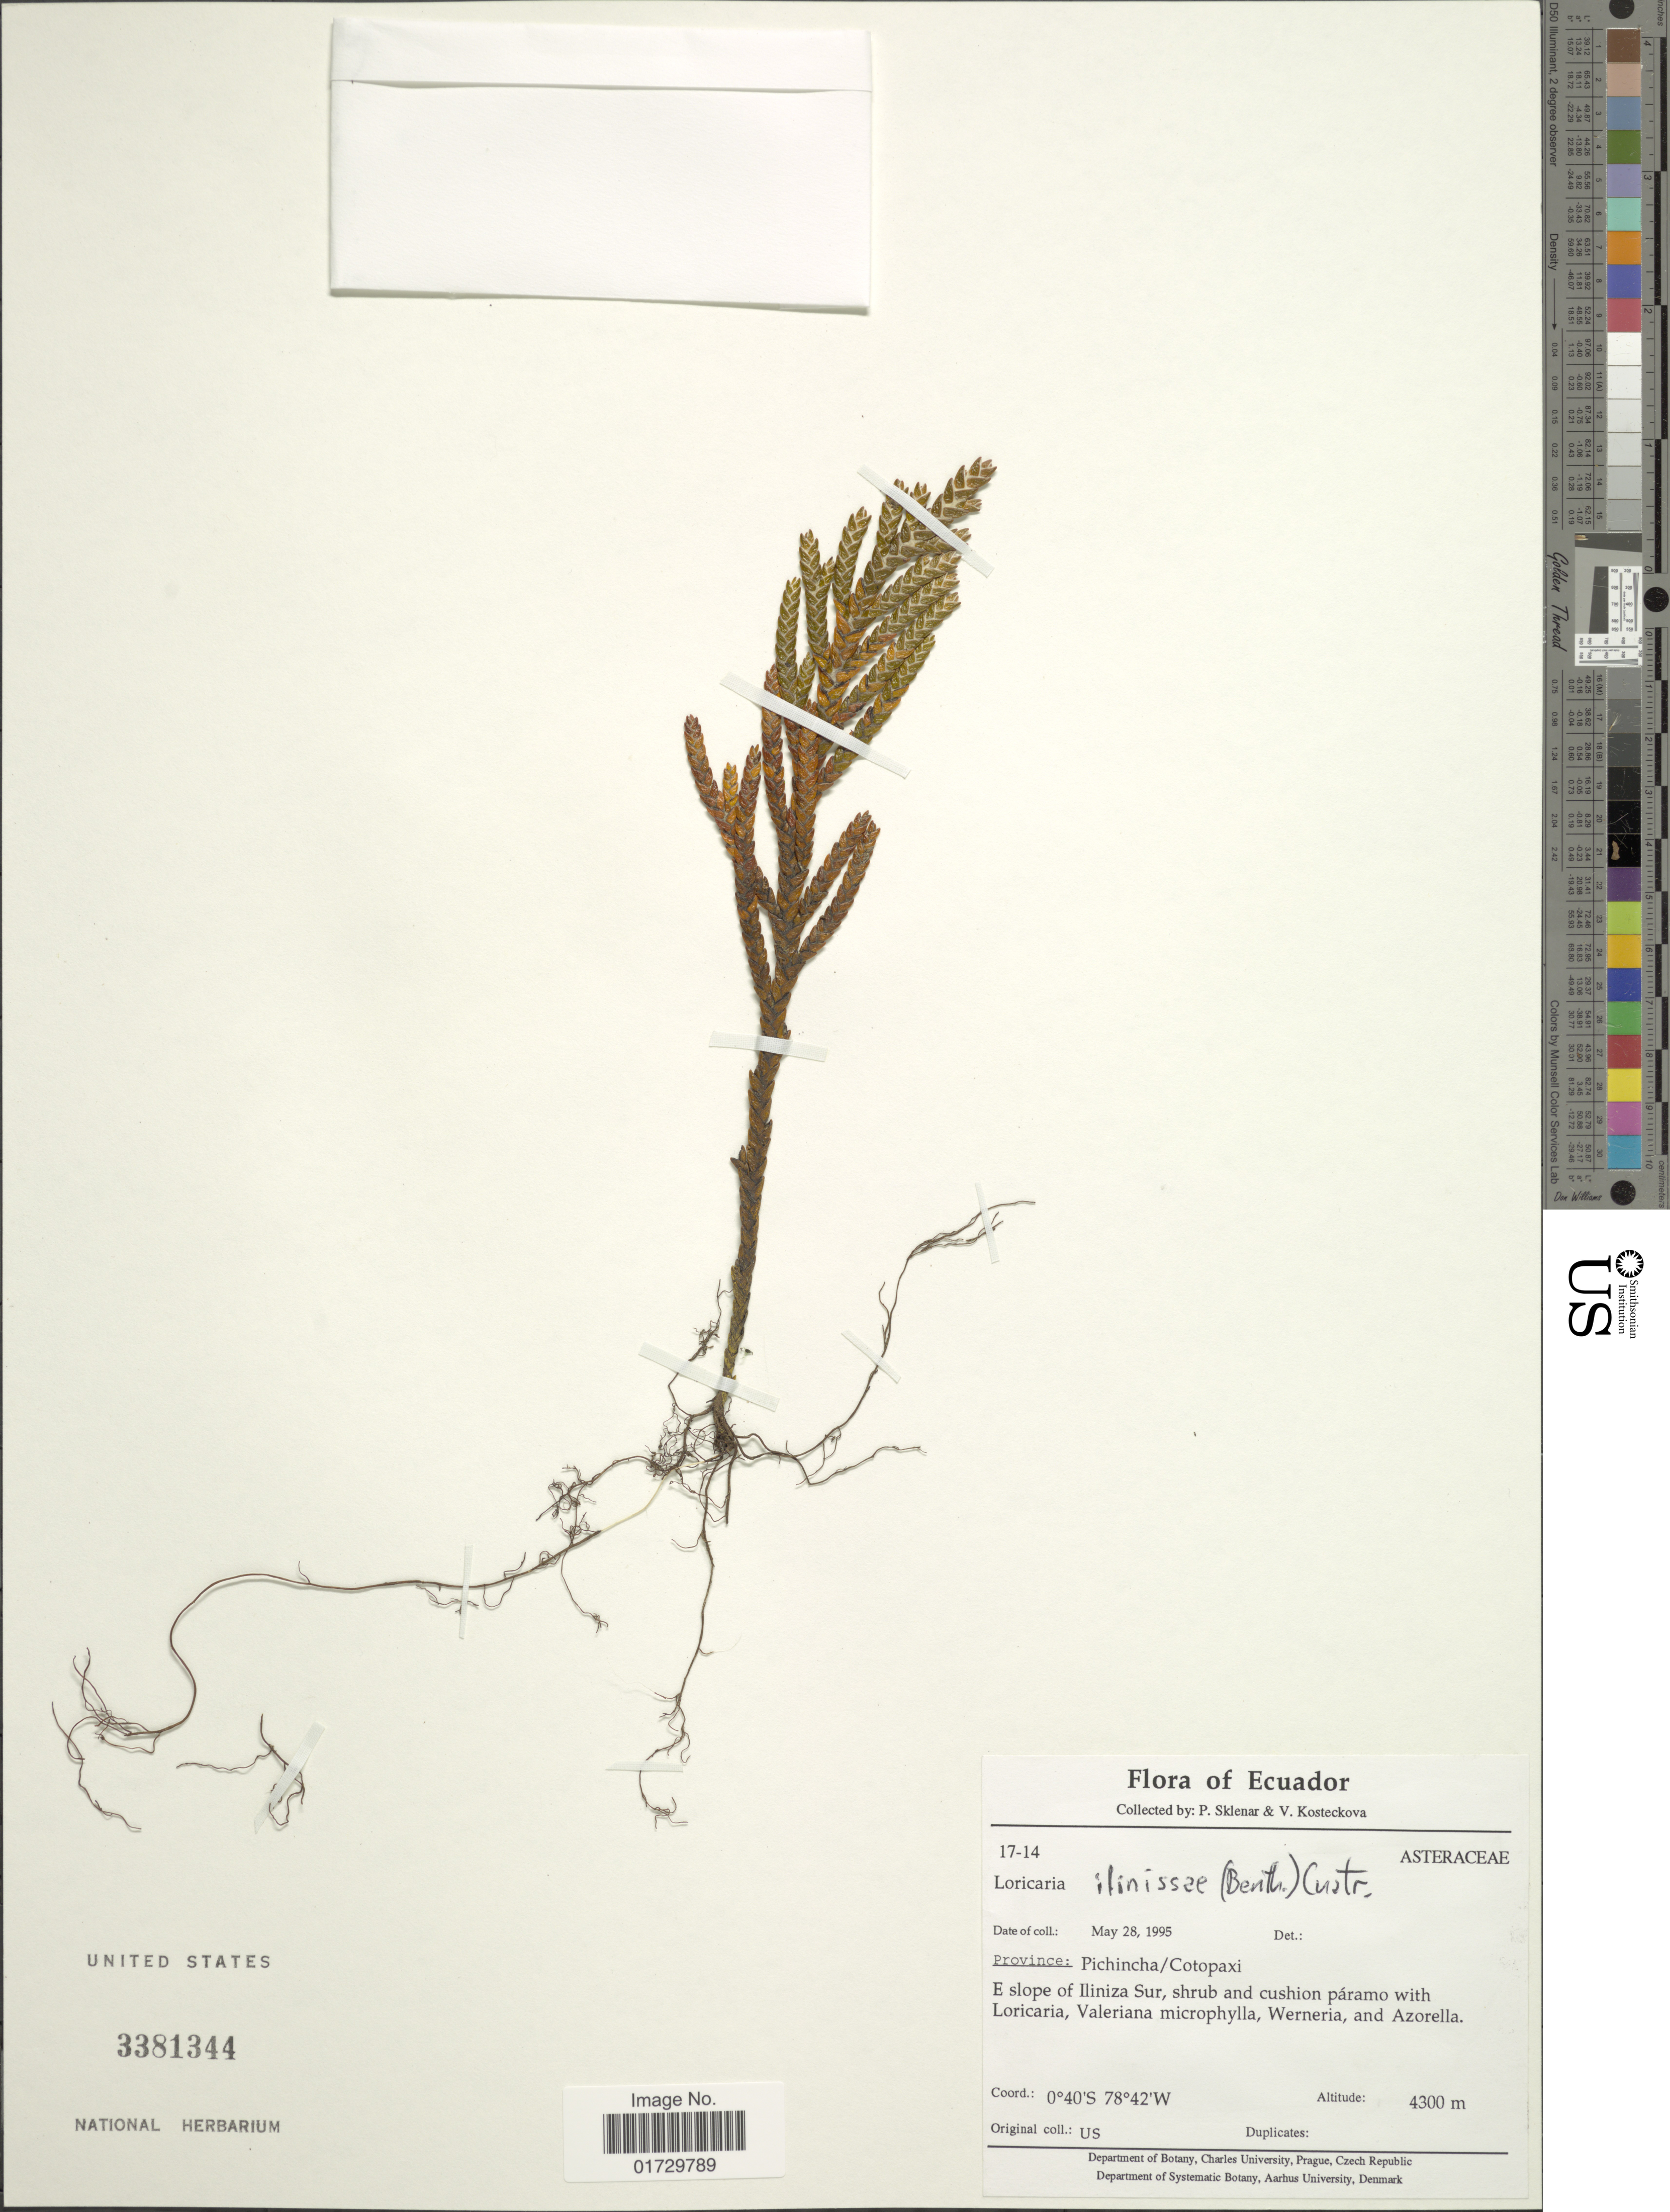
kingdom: Plantae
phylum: Tracheophyta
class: Magnoliopsida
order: Asterales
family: Asteraceae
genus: Loricaria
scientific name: Loricaria ilinissae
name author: (Benth.) Cuatrec.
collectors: P. Sklenár & V. Kosteckova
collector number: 17-14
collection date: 1995-05-28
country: Ecuador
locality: Province: Pichincha/Cotopaxi, E slope of Oliniza Sur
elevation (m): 4300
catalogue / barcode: US 3381344